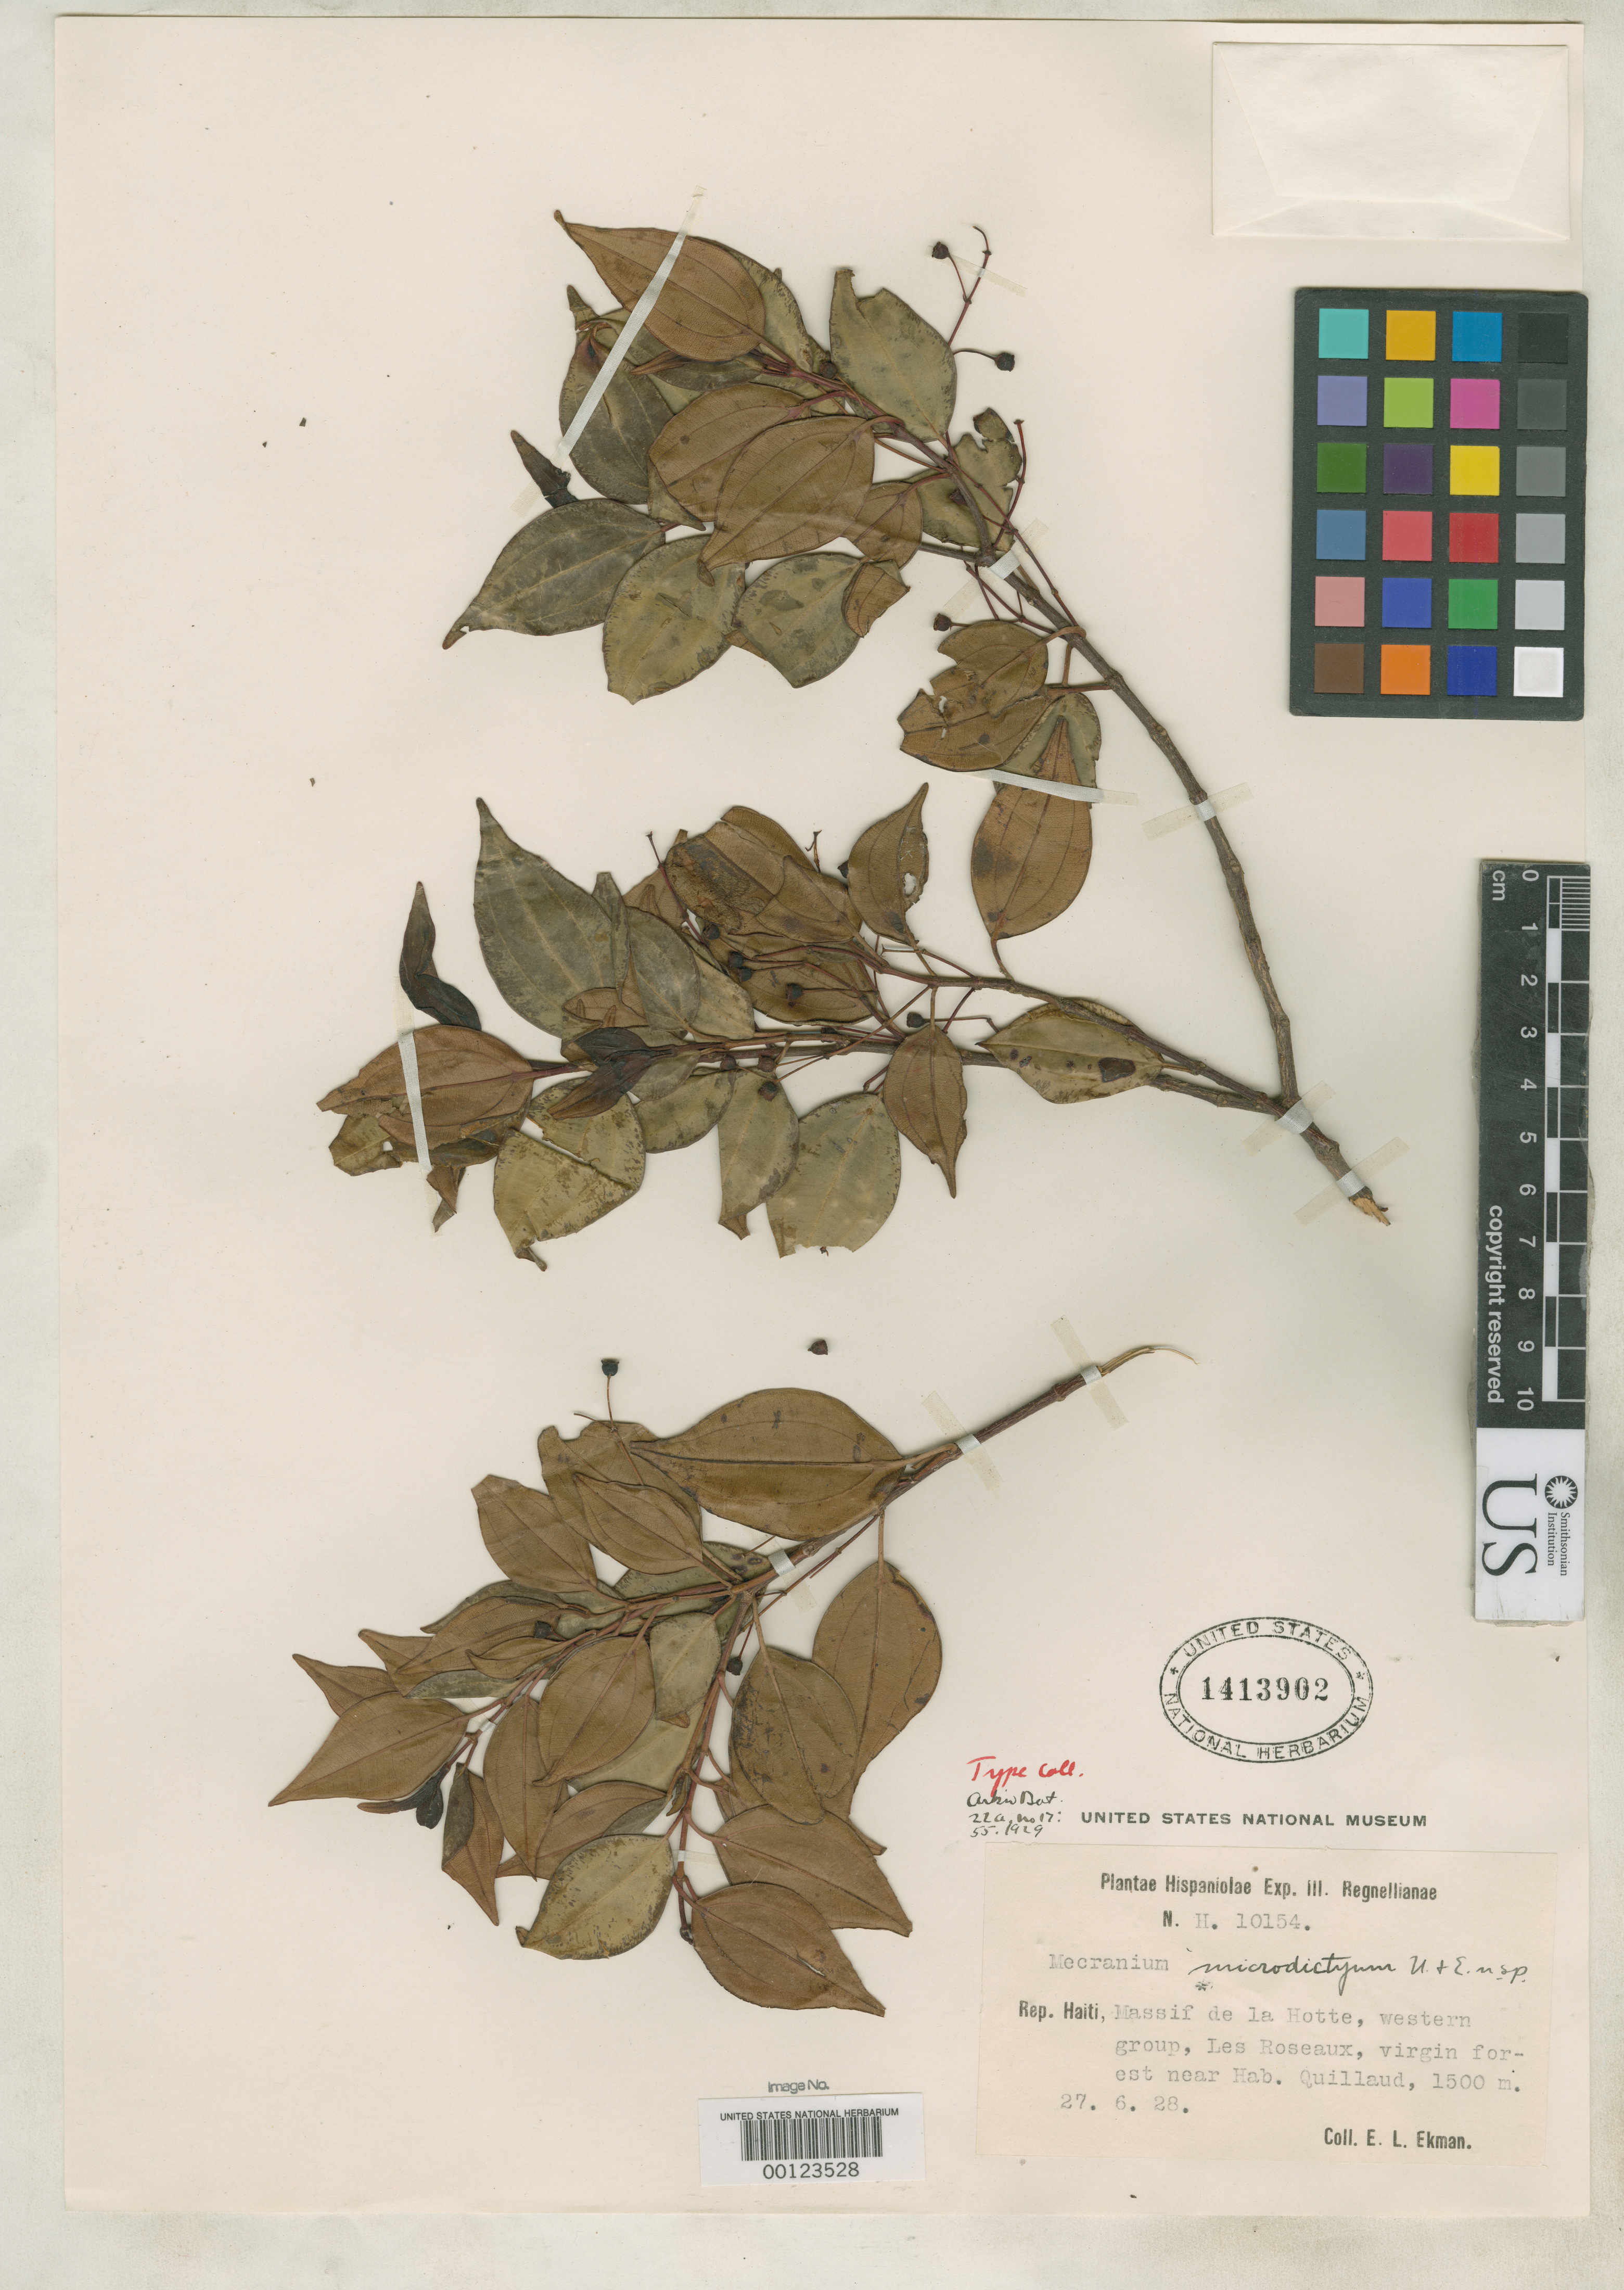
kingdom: Plantae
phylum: Tracheophyta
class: Magnoliopsida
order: Myrtales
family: Melastomataceae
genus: Mecranium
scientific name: Mecranium microdictyum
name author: Urb. & Ekman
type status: Isotype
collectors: E. L. Ekman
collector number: H 10154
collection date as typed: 27 Jun 1928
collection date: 1928-06-27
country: Haiti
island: Hispaniola Island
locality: Massif de la Hotte parte occidental les Roseaux Quillaud.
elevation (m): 1500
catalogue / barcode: US 1413902